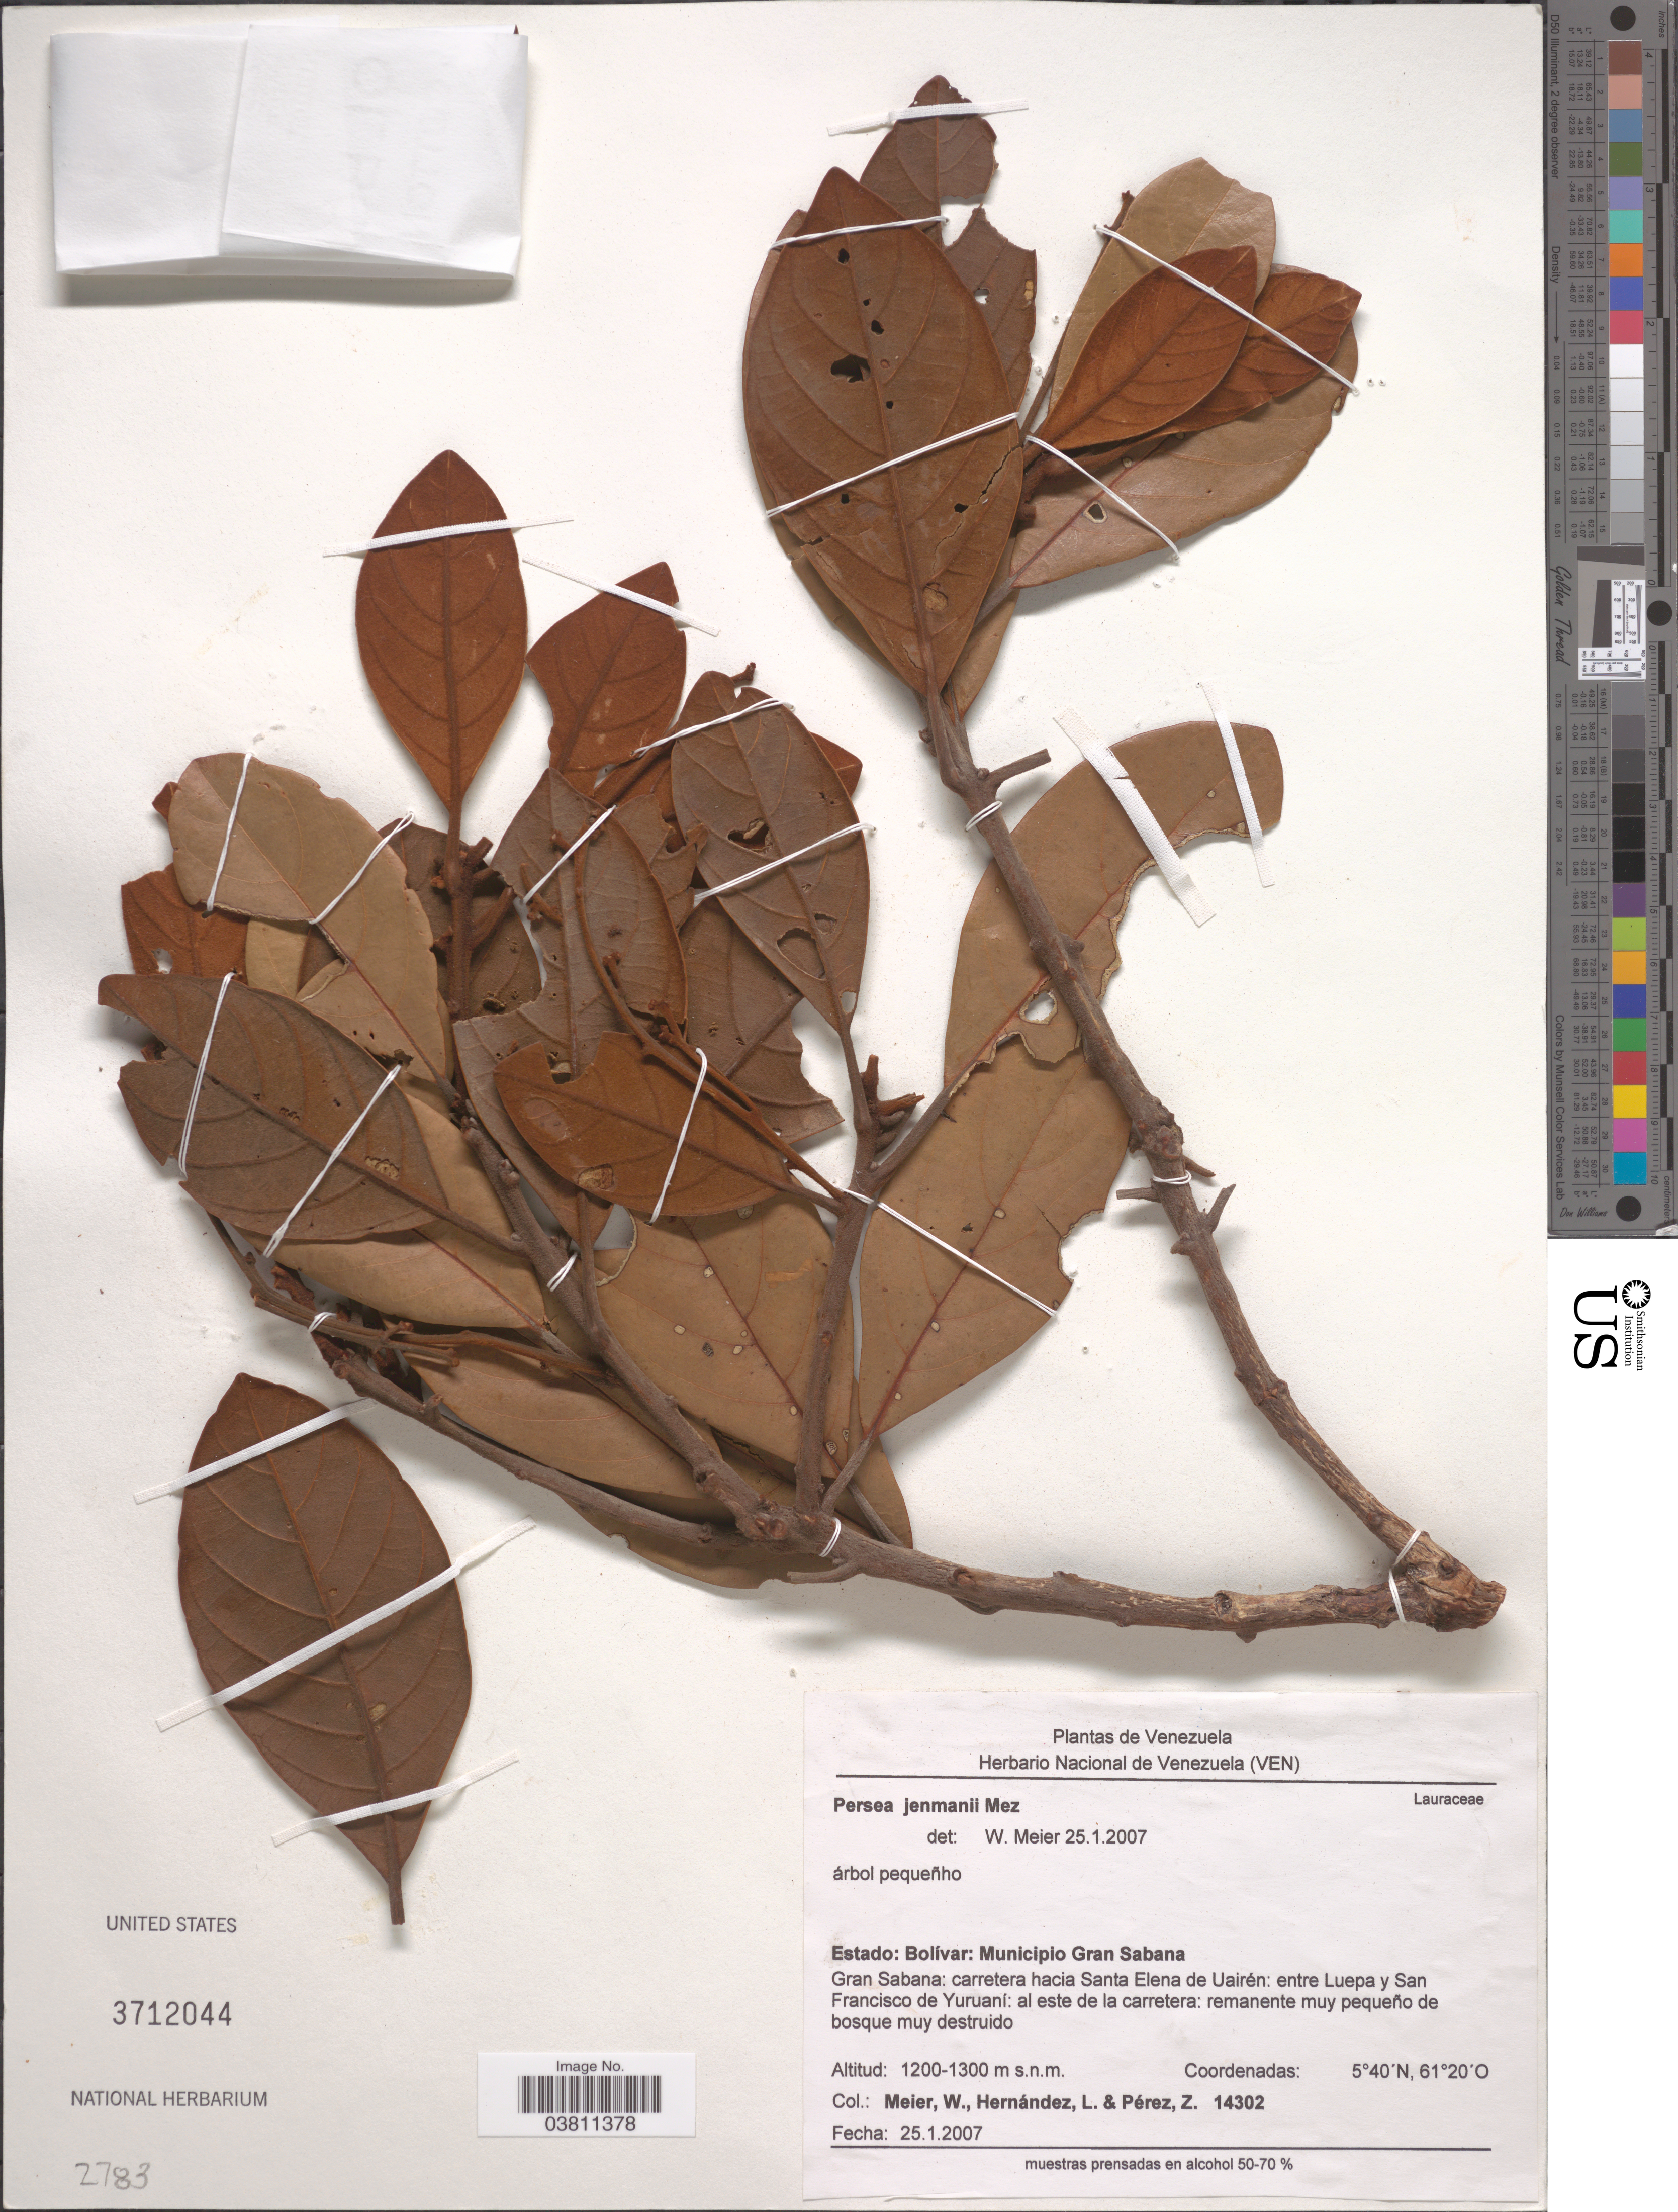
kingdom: Plantae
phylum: Tracheophyta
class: Magnoliopsida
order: Laurales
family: Lauraceae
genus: Persea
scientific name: Persea jenmanii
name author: Mez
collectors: W. Meier, L. Hernández & Z. Perez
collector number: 14302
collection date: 2007-01-25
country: Venezuela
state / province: Bolivar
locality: Estado: Bolívar: Municipio Gran Sabana. Gran Sabana: carretera hacia Santa Elena de Uairén: entre Luepa y San Francisco de Yuruaní: al este de la carretera: remnante muy pequeño de bosque muy destruido.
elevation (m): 1200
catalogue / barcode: US 3712044